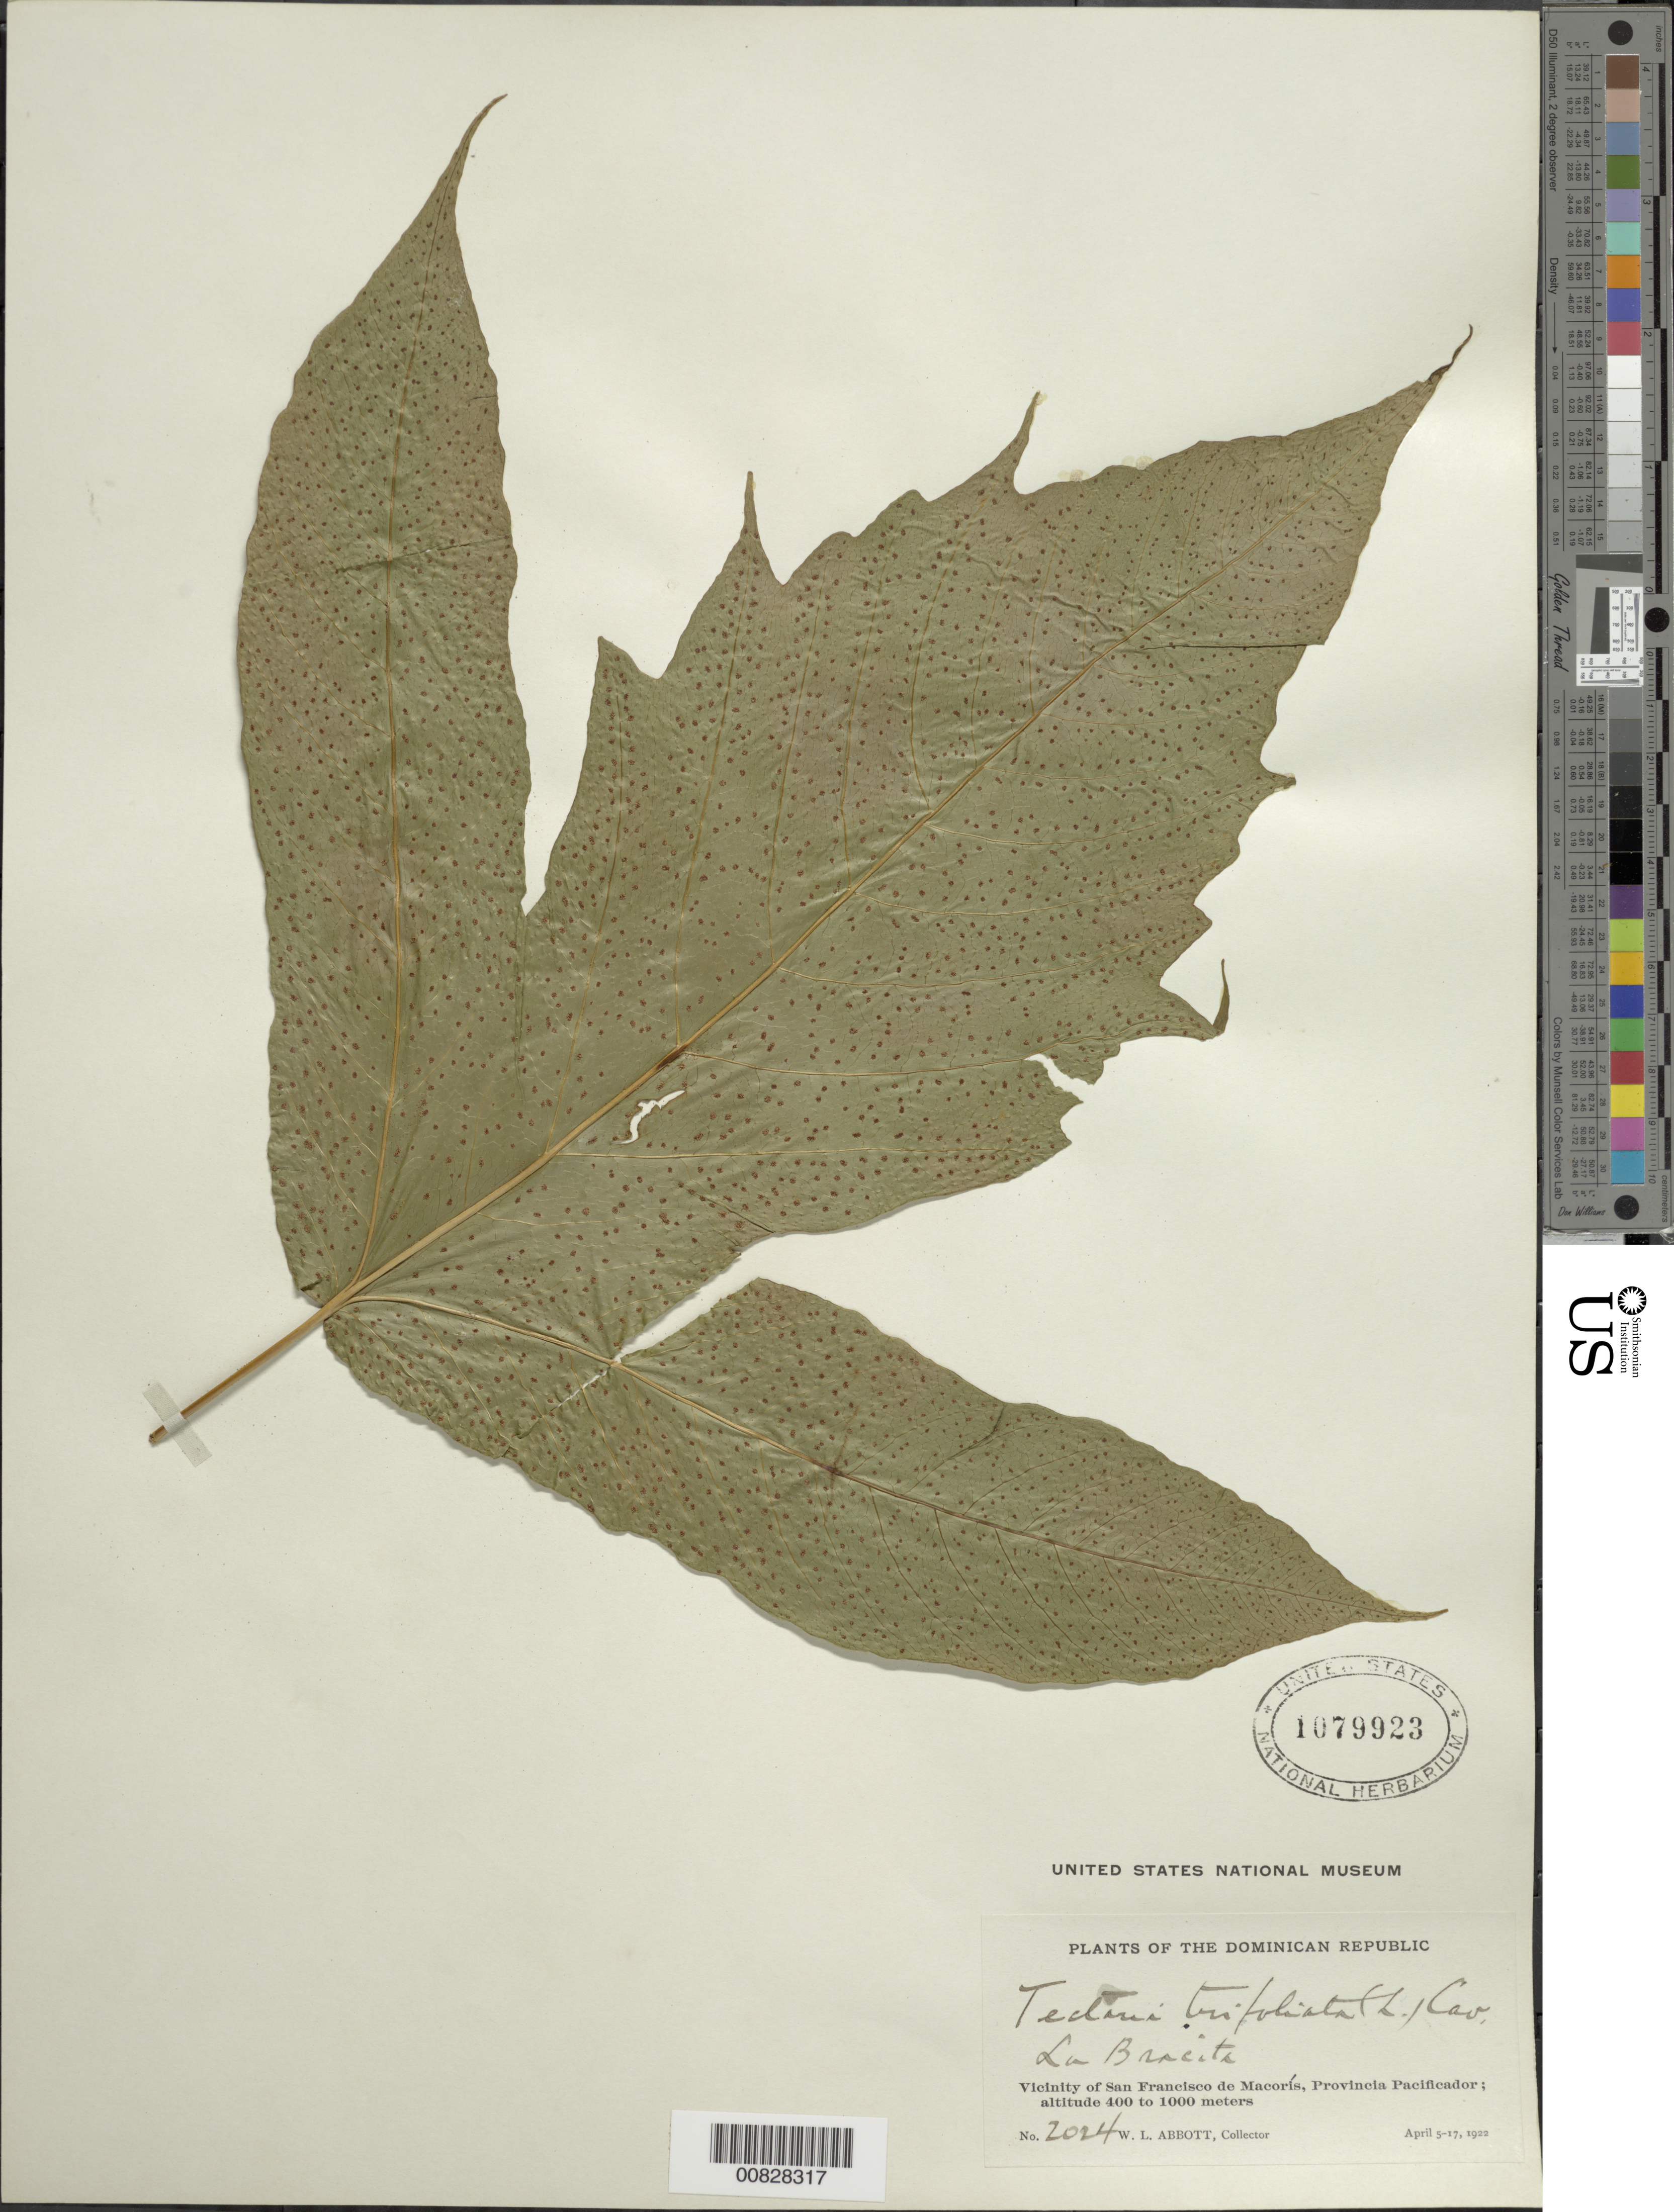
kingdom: Plantae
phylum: Tracheophyta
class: Polypodiopsida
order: Polypodiales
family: Tectariaceae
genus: Tectaria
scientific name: Tectaria trifoliata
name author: (L.) Cav.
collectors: W. L. Abbott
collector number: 2024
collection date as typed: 05 Apr 1922 to 17 Apr 1922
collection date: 1922-04-05/1922-04-17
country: Dominican Republic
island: Hispaniola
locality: Prov. Pacificador, vicinity San Francisco de Macorís, Lo Bracito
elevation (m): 400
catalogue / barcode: US 1079923